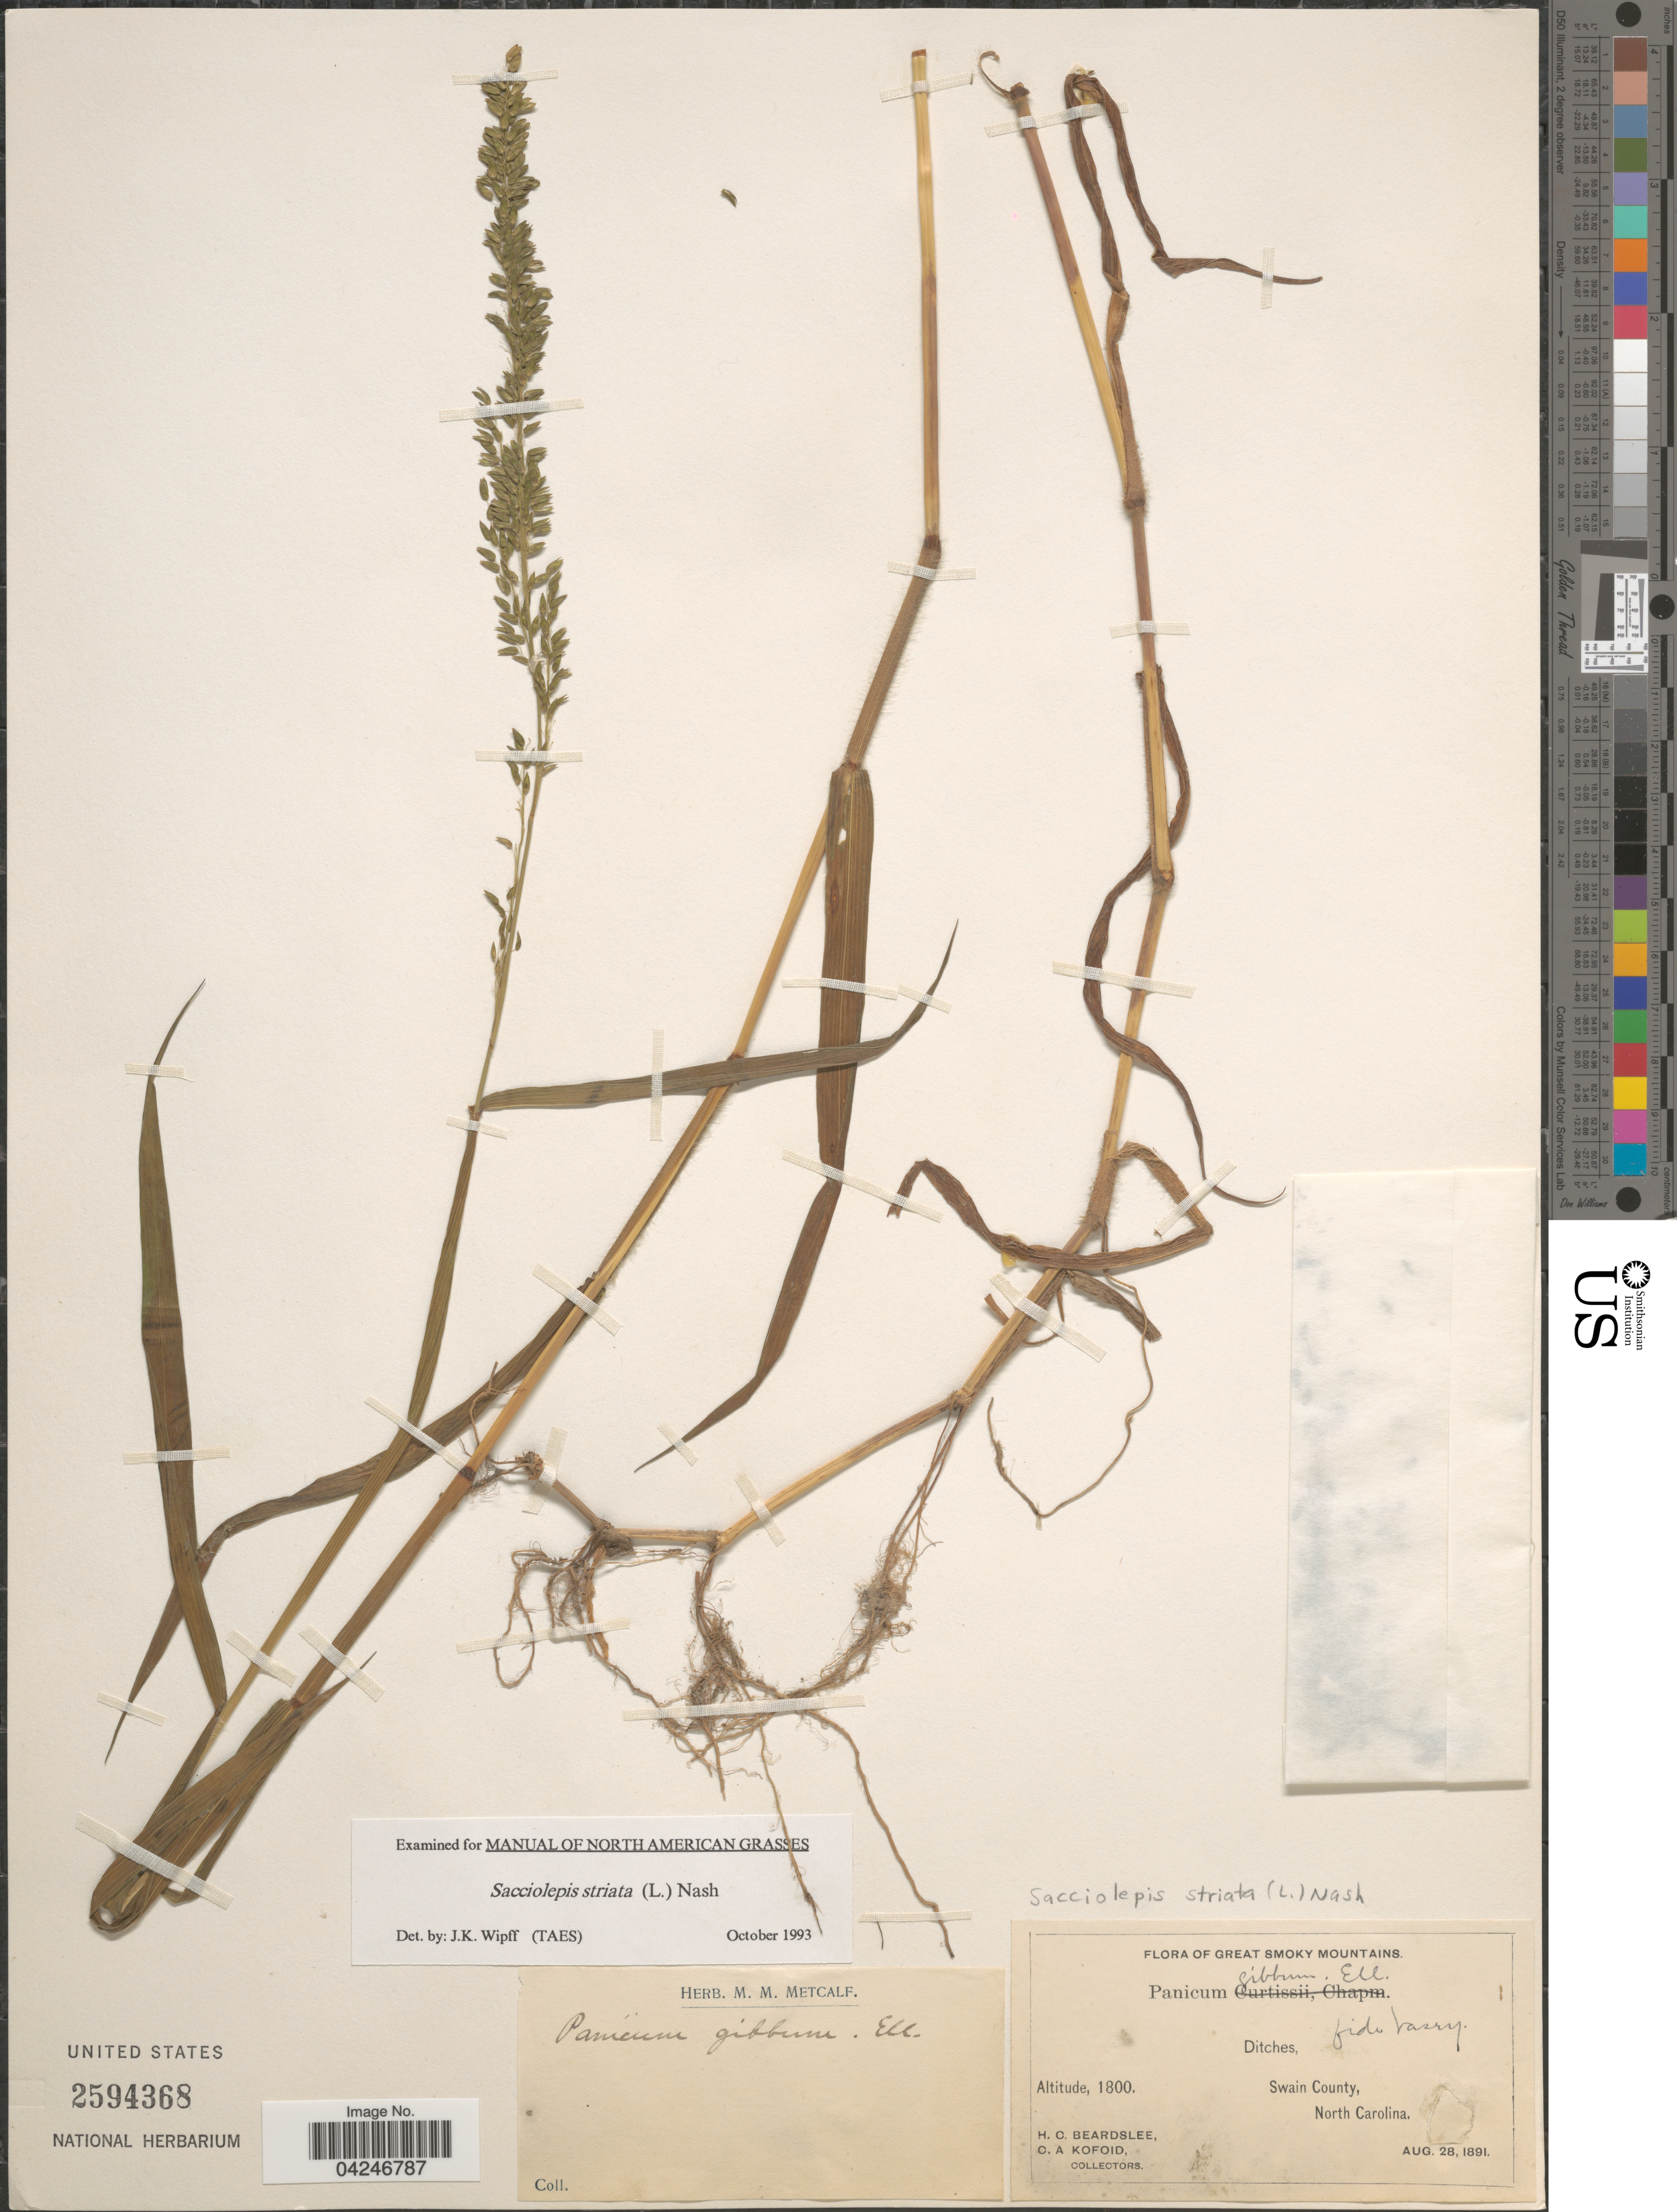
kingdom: Plantae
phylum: Tracheophyta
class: Liliopsida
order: Poales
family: Poaceae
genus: Sacciolepis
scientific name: Sacciolepis striata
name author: (L.) Nash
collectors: H. Beardslee & C. Kofoid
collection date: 1891-08-28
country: United States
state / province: North Carolina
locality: Great Smoky Mountains. Ditches, Swain County.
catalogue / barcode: US 2594368